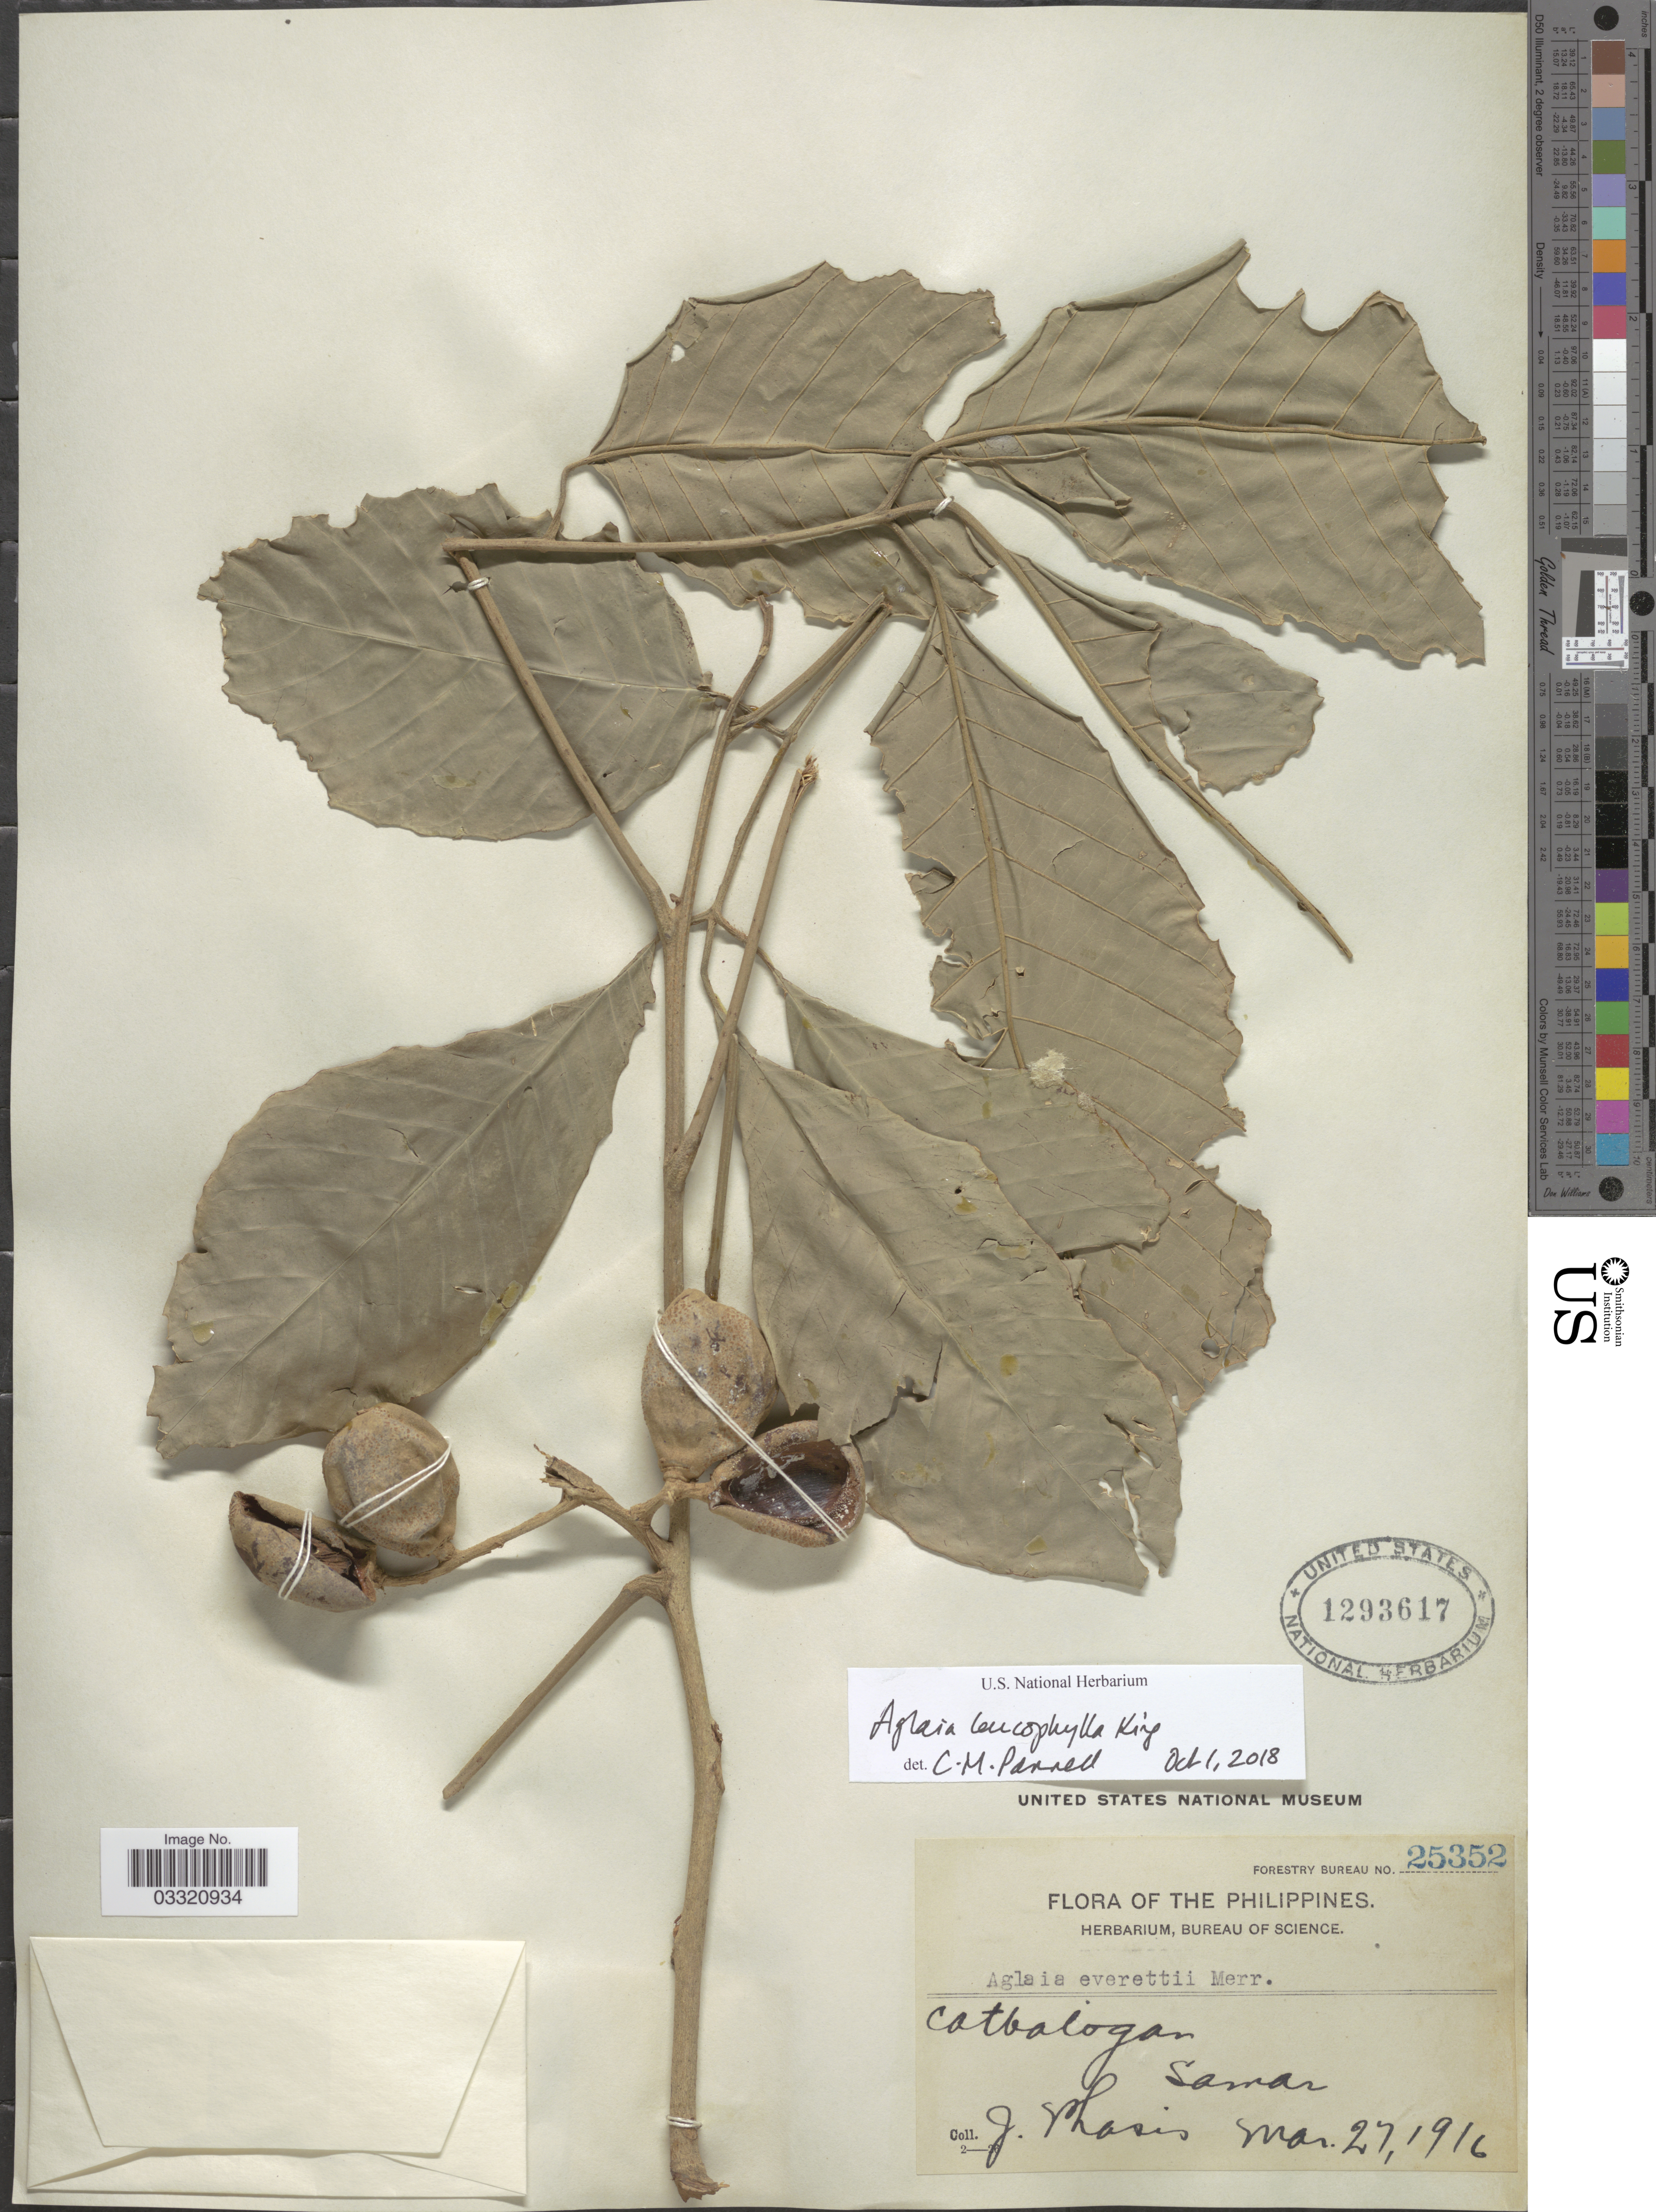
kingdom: Plantae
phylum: Tracheophyta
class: Magnoliopsida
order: Sapindales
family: Meliaceae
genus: Aglaia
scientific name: Aglaia leucophylla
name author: King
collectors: J. Phasis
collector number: Forestry Bureau 25352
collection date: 1916-03-27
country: Philippines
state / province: Eastern Visayas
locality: Catbalogan, Samar.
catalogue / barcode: US 1293617